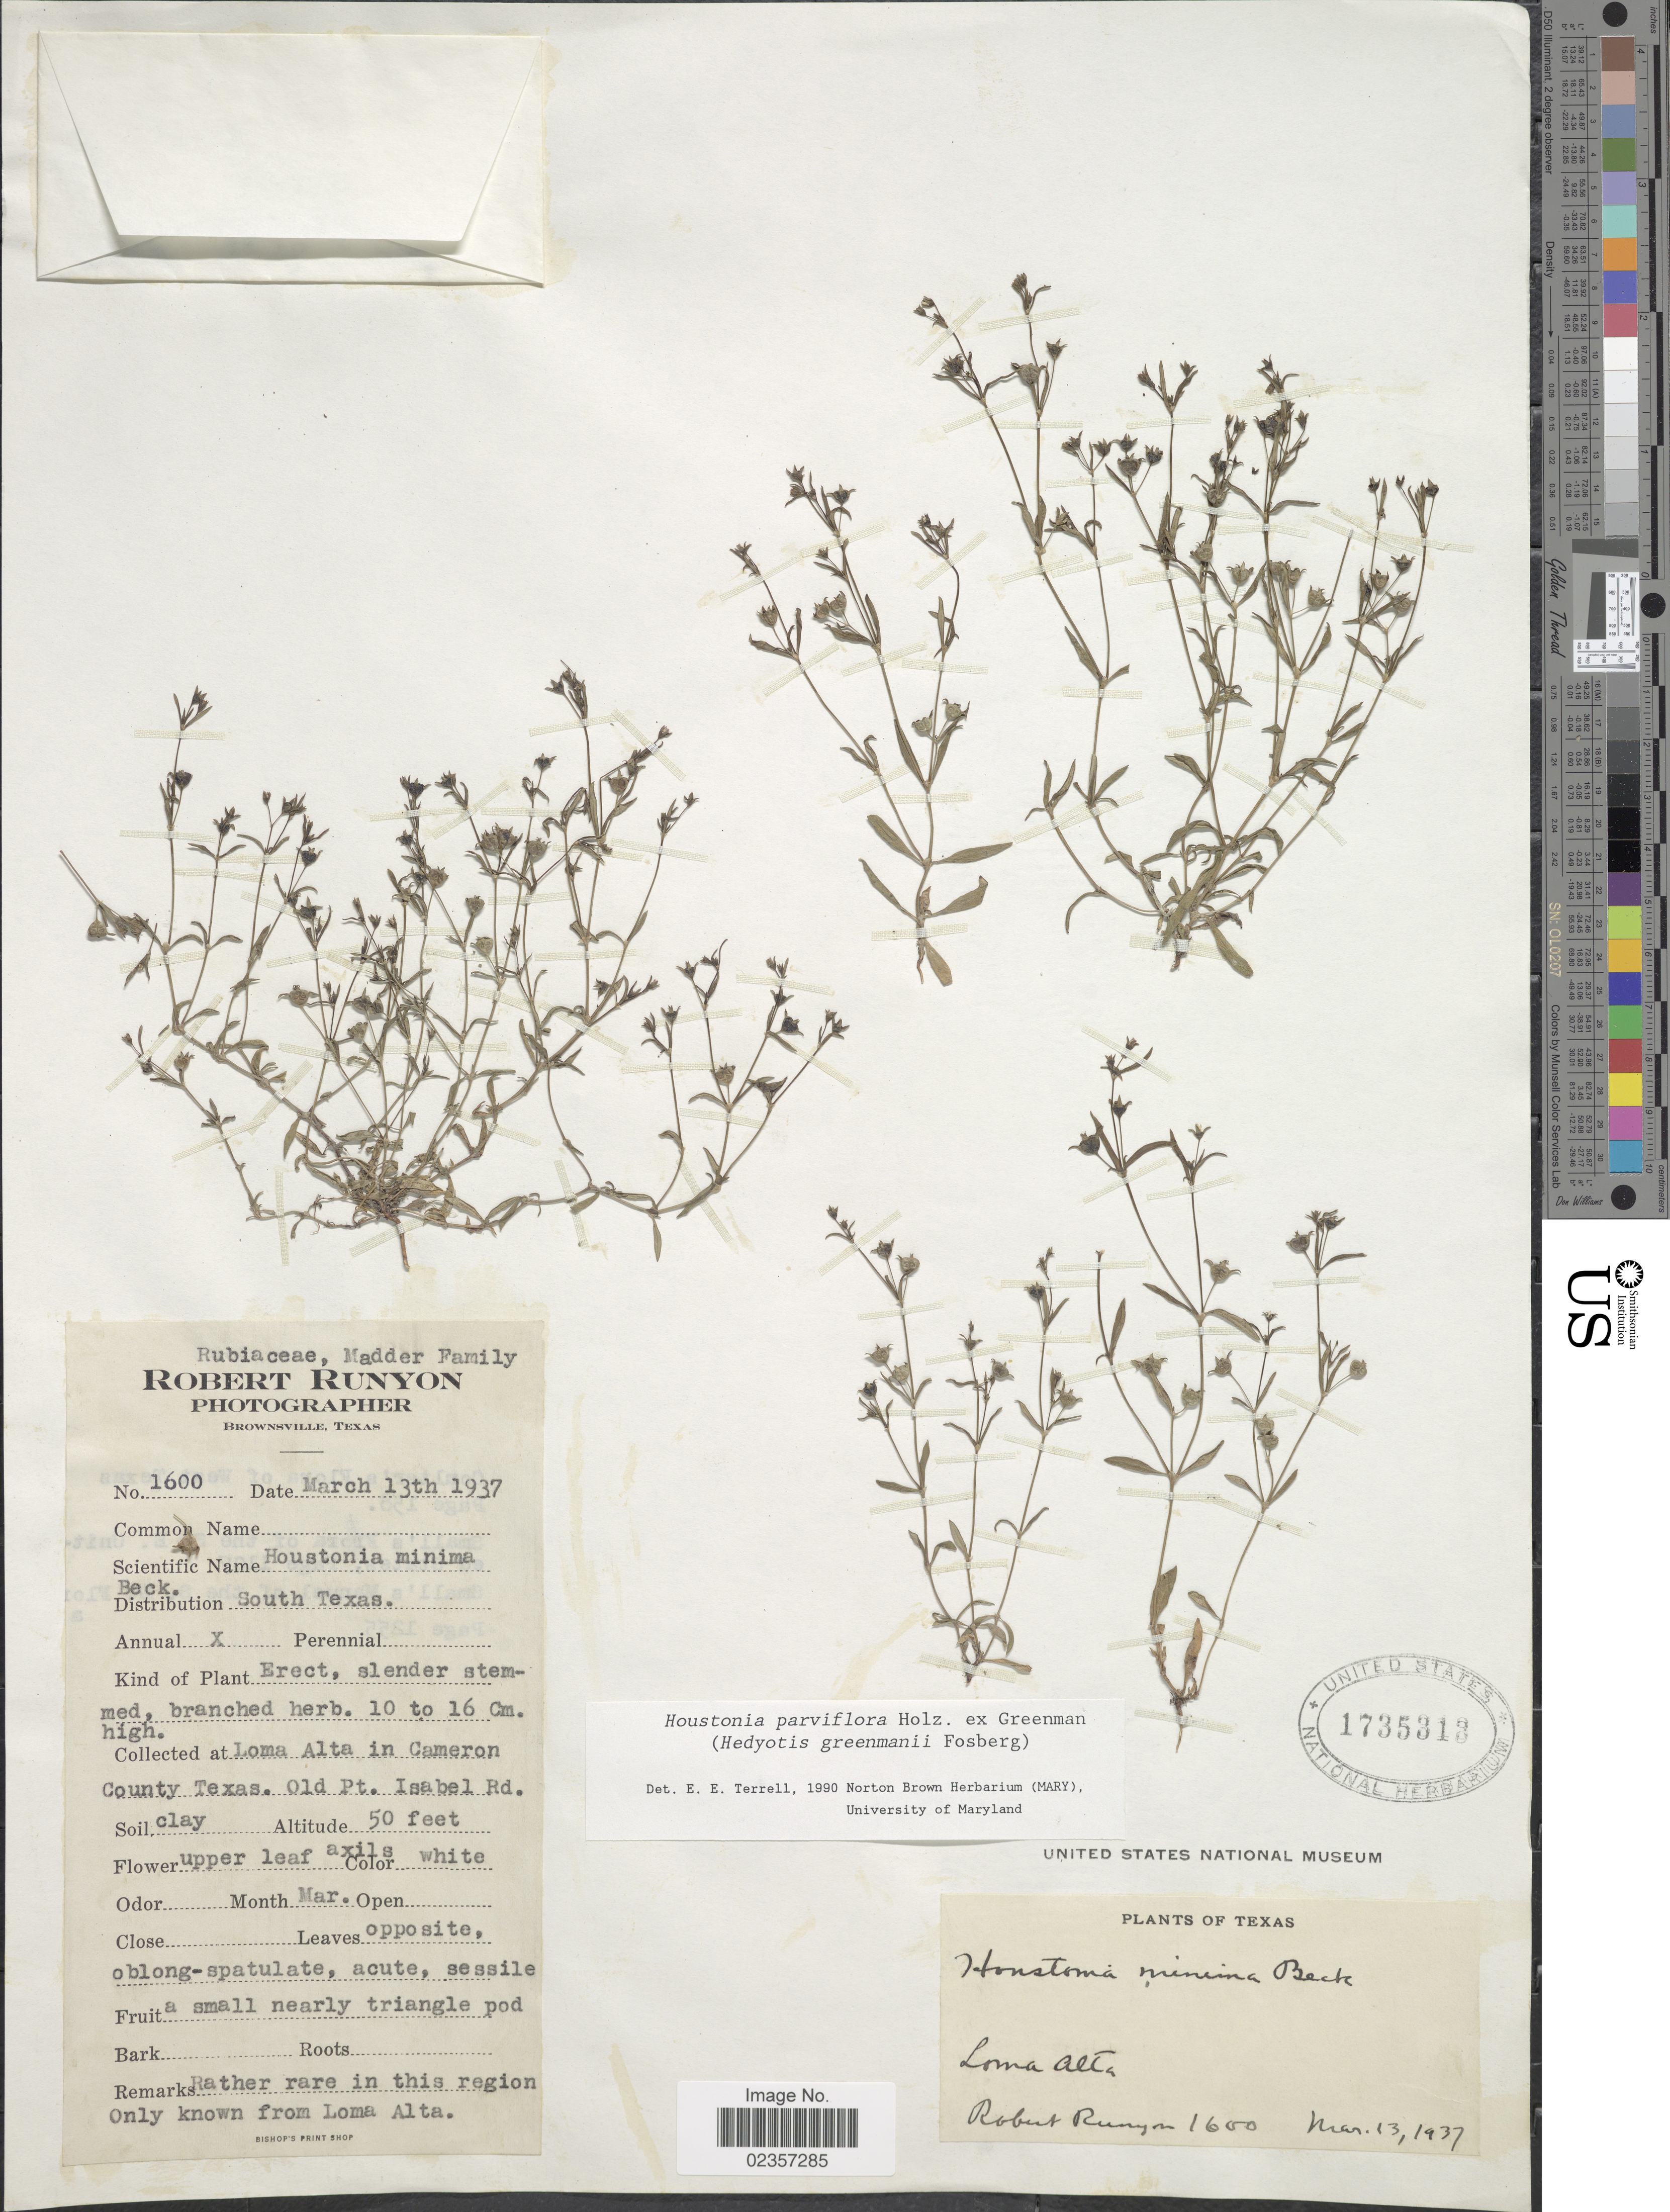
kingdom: Plantae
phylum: Tracheophyta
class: Magnoliopsida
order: Gentianales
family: Rubiaceae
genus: Houstonia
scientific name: Houstonia parviflora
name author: Holz. ex Greenm.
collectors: R. Runyon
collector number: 1600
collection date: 1937-03-13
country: United States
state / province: Texas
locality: Loma Alta in Cameron County. Old Pt. Isabel Rd.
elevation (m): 15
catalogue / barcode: US 1735313